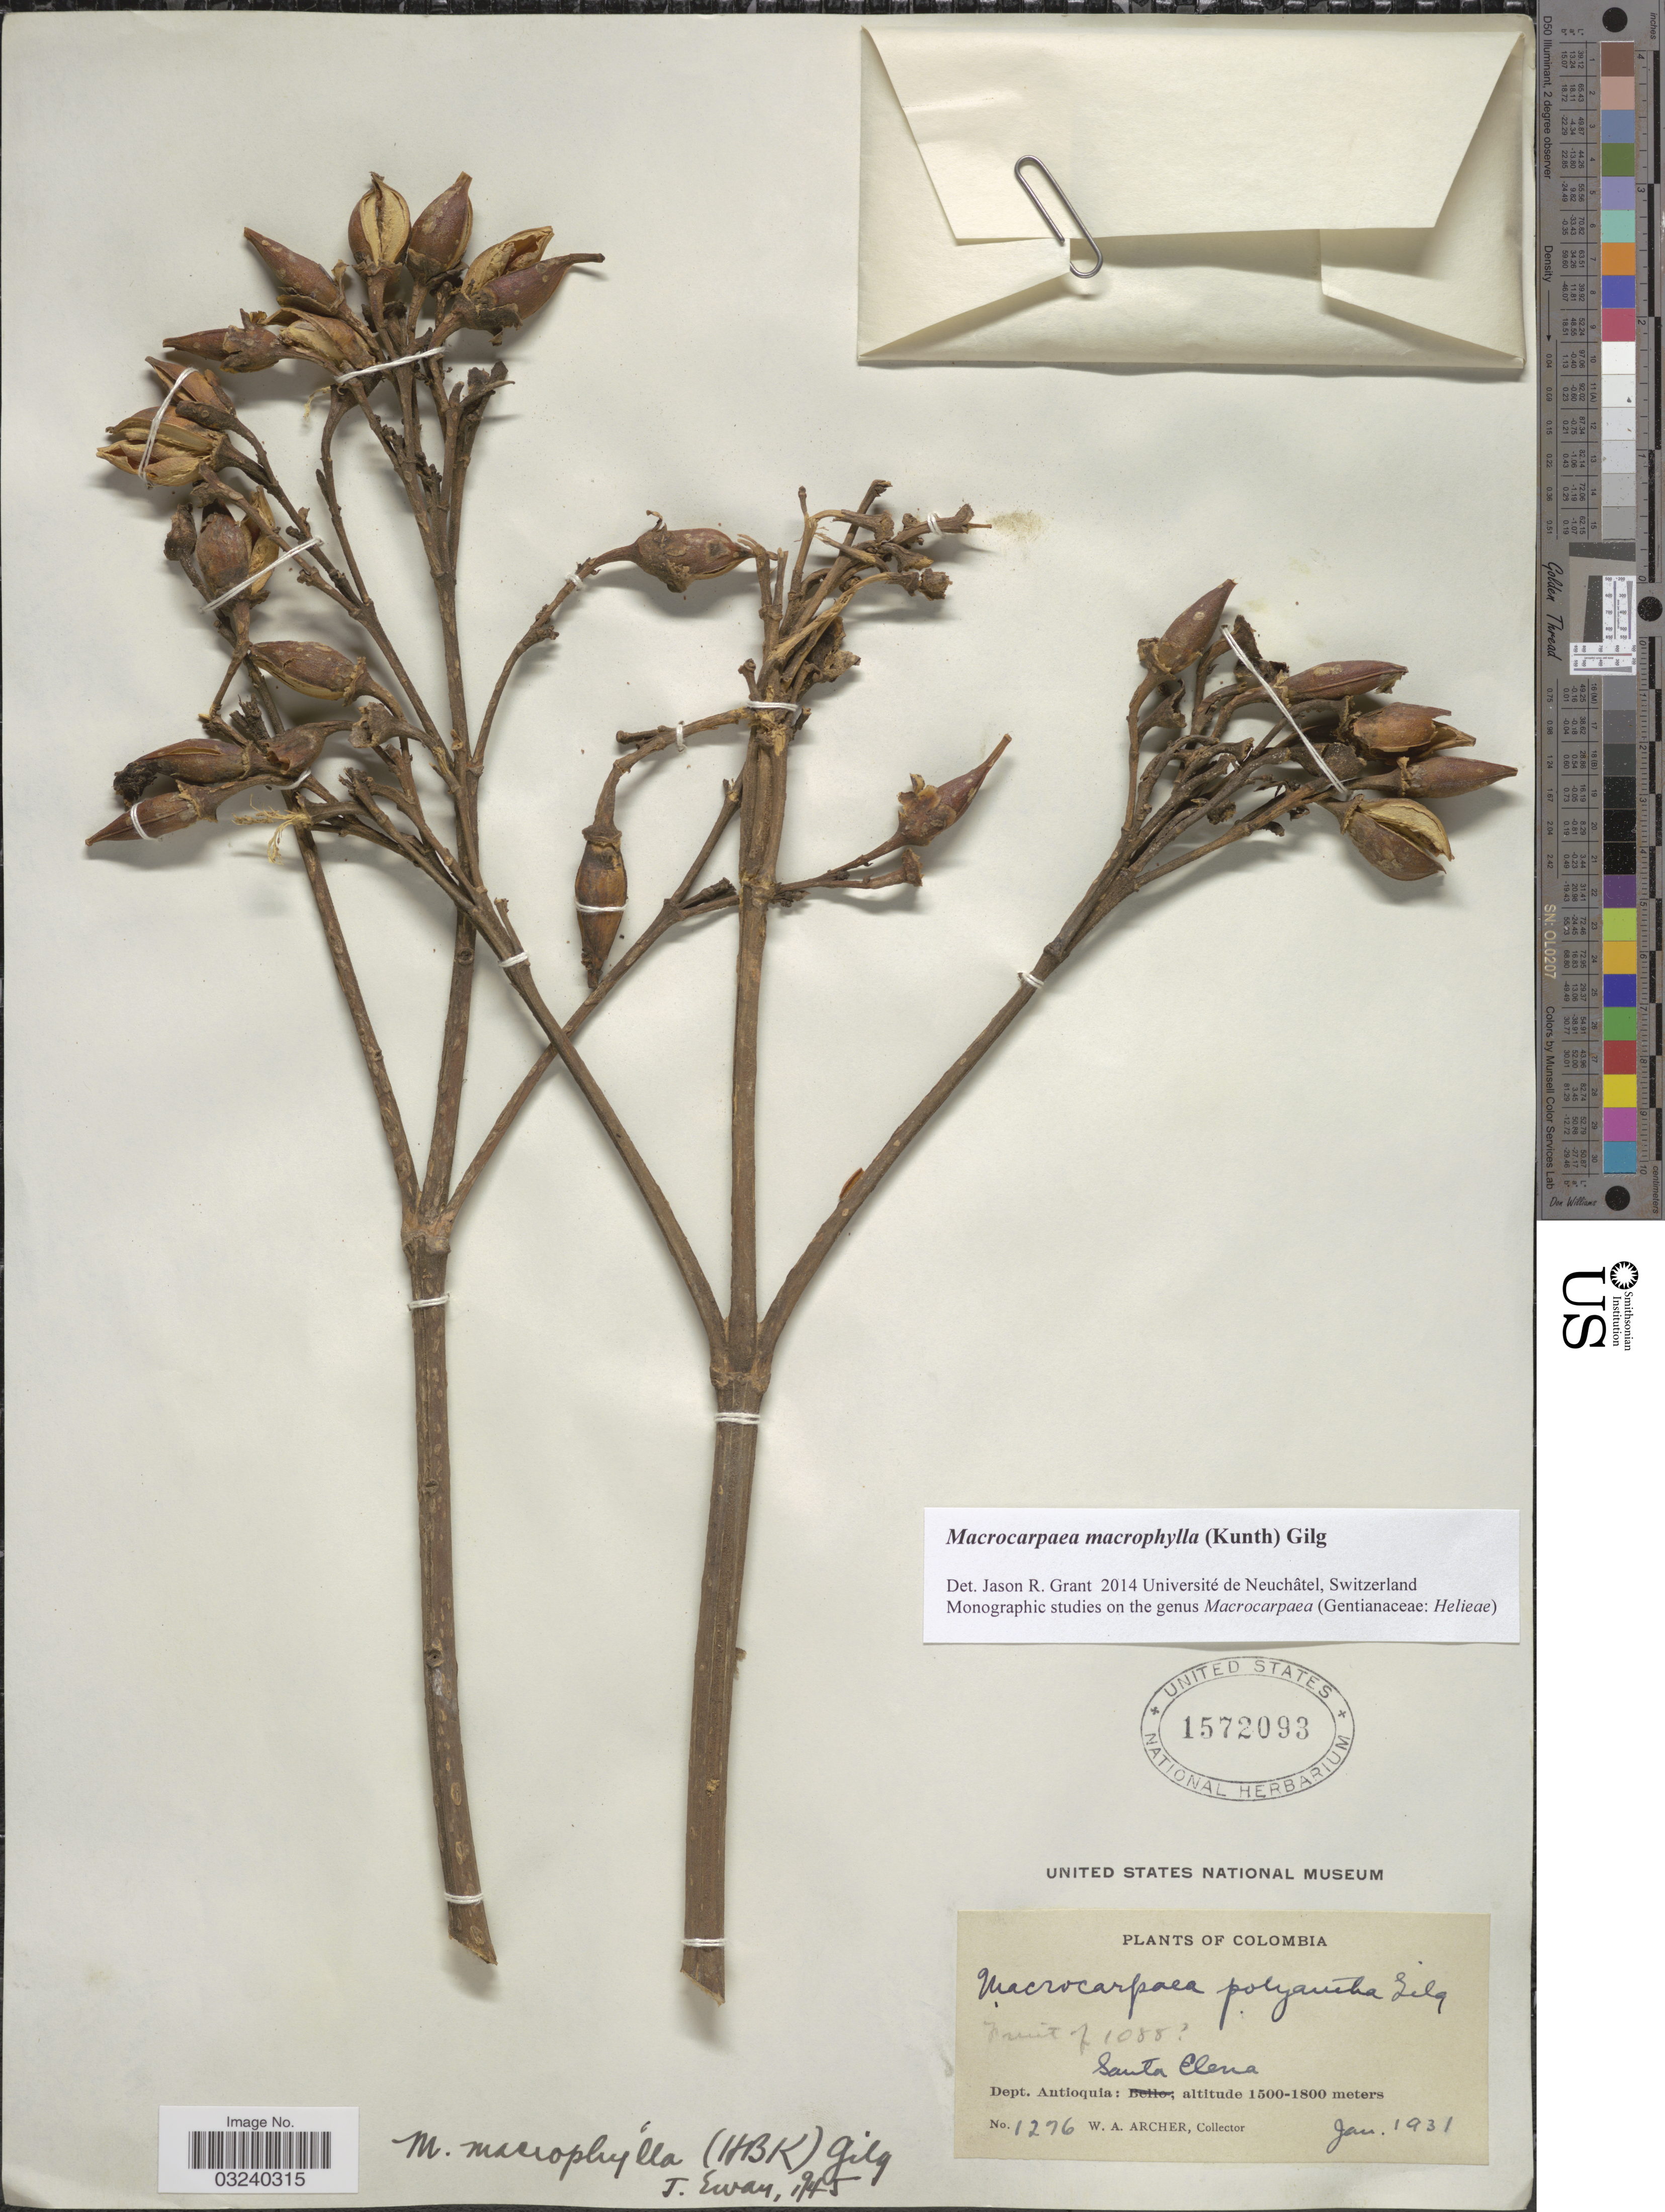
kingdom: Plantae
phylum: Tracheophyta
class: Magnoliopsida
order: Gentianales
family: Gentianaceae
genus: Macrocarpaea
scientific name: Macrocarpaea macrophylla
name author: (Kunth) Gilg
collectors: W. Archer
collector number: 1276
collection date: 1931-01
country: Colombia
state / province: Antioquia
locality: Dept. Antioquia: Santal Elena.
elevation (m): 1500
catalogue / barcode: US 1572093